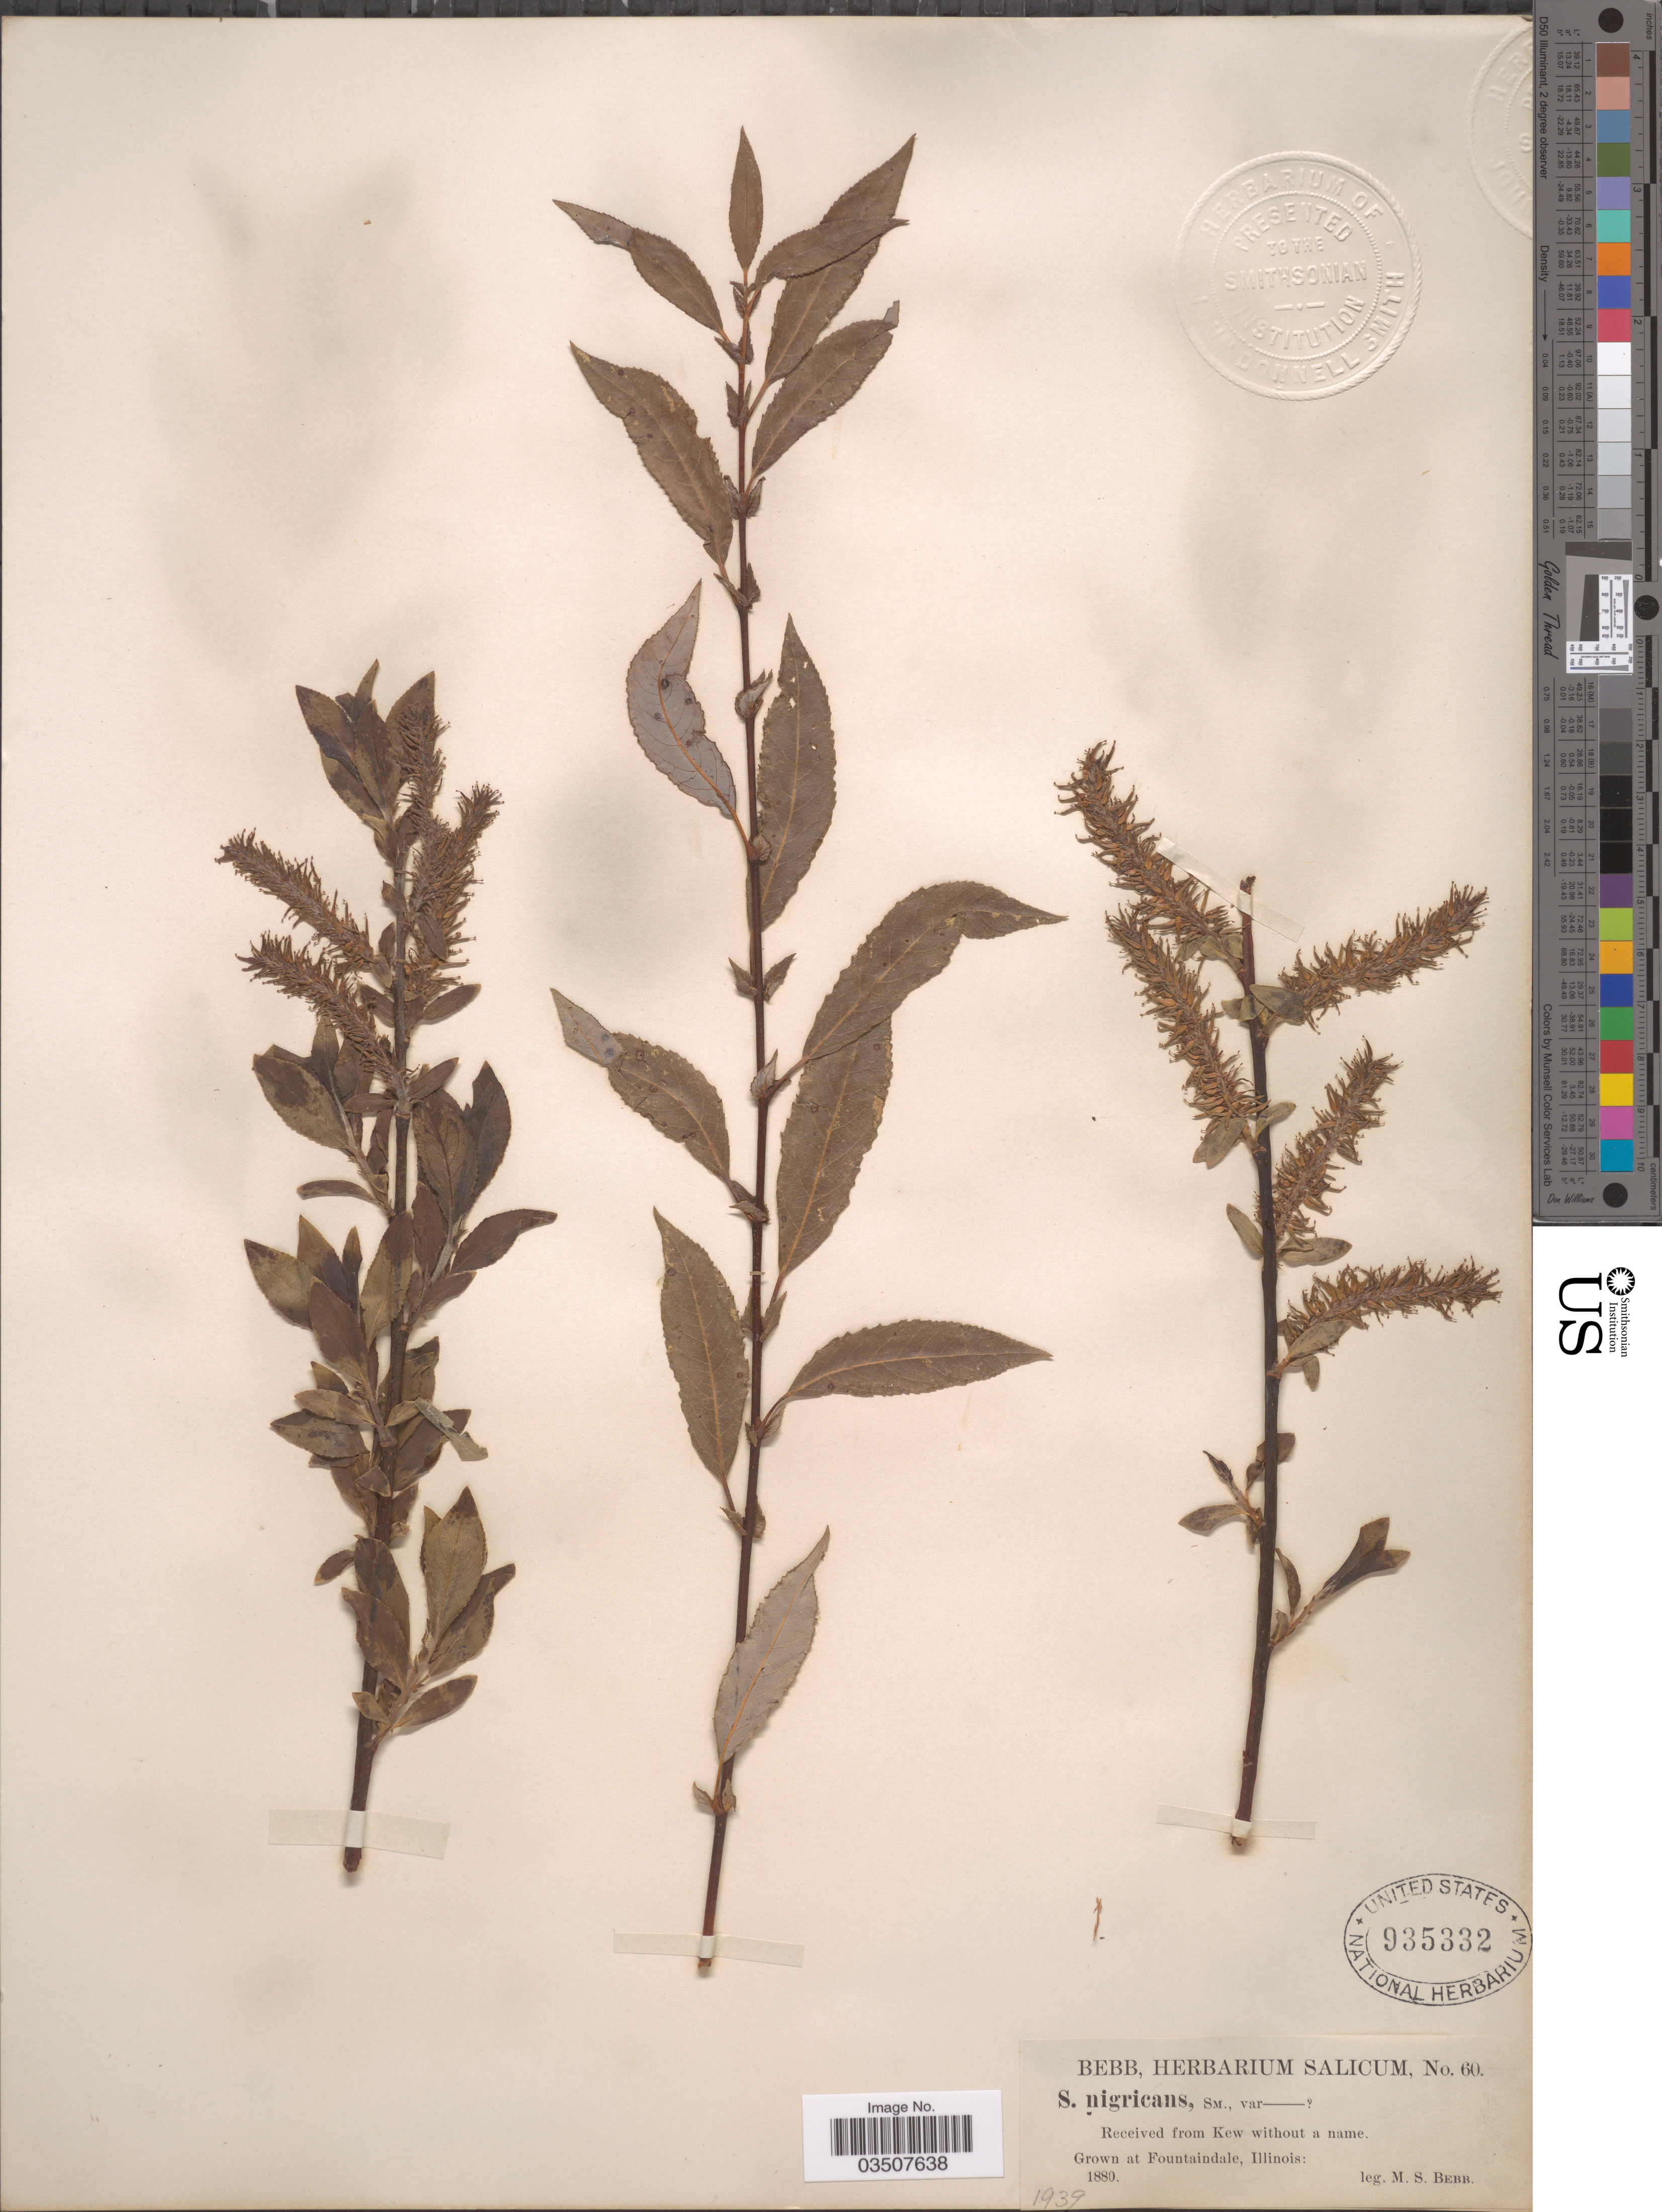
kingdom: Plantae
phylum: Tracheophyta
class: Magnoliopsida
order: Malpighiales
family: Salicaceae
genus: Salix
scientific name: Salix nigricans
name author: Sm.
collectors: M. Bebb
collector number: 60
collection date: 1880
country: United States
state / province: Illinois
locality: Grown at Fountaindale.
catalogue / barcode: US 935332